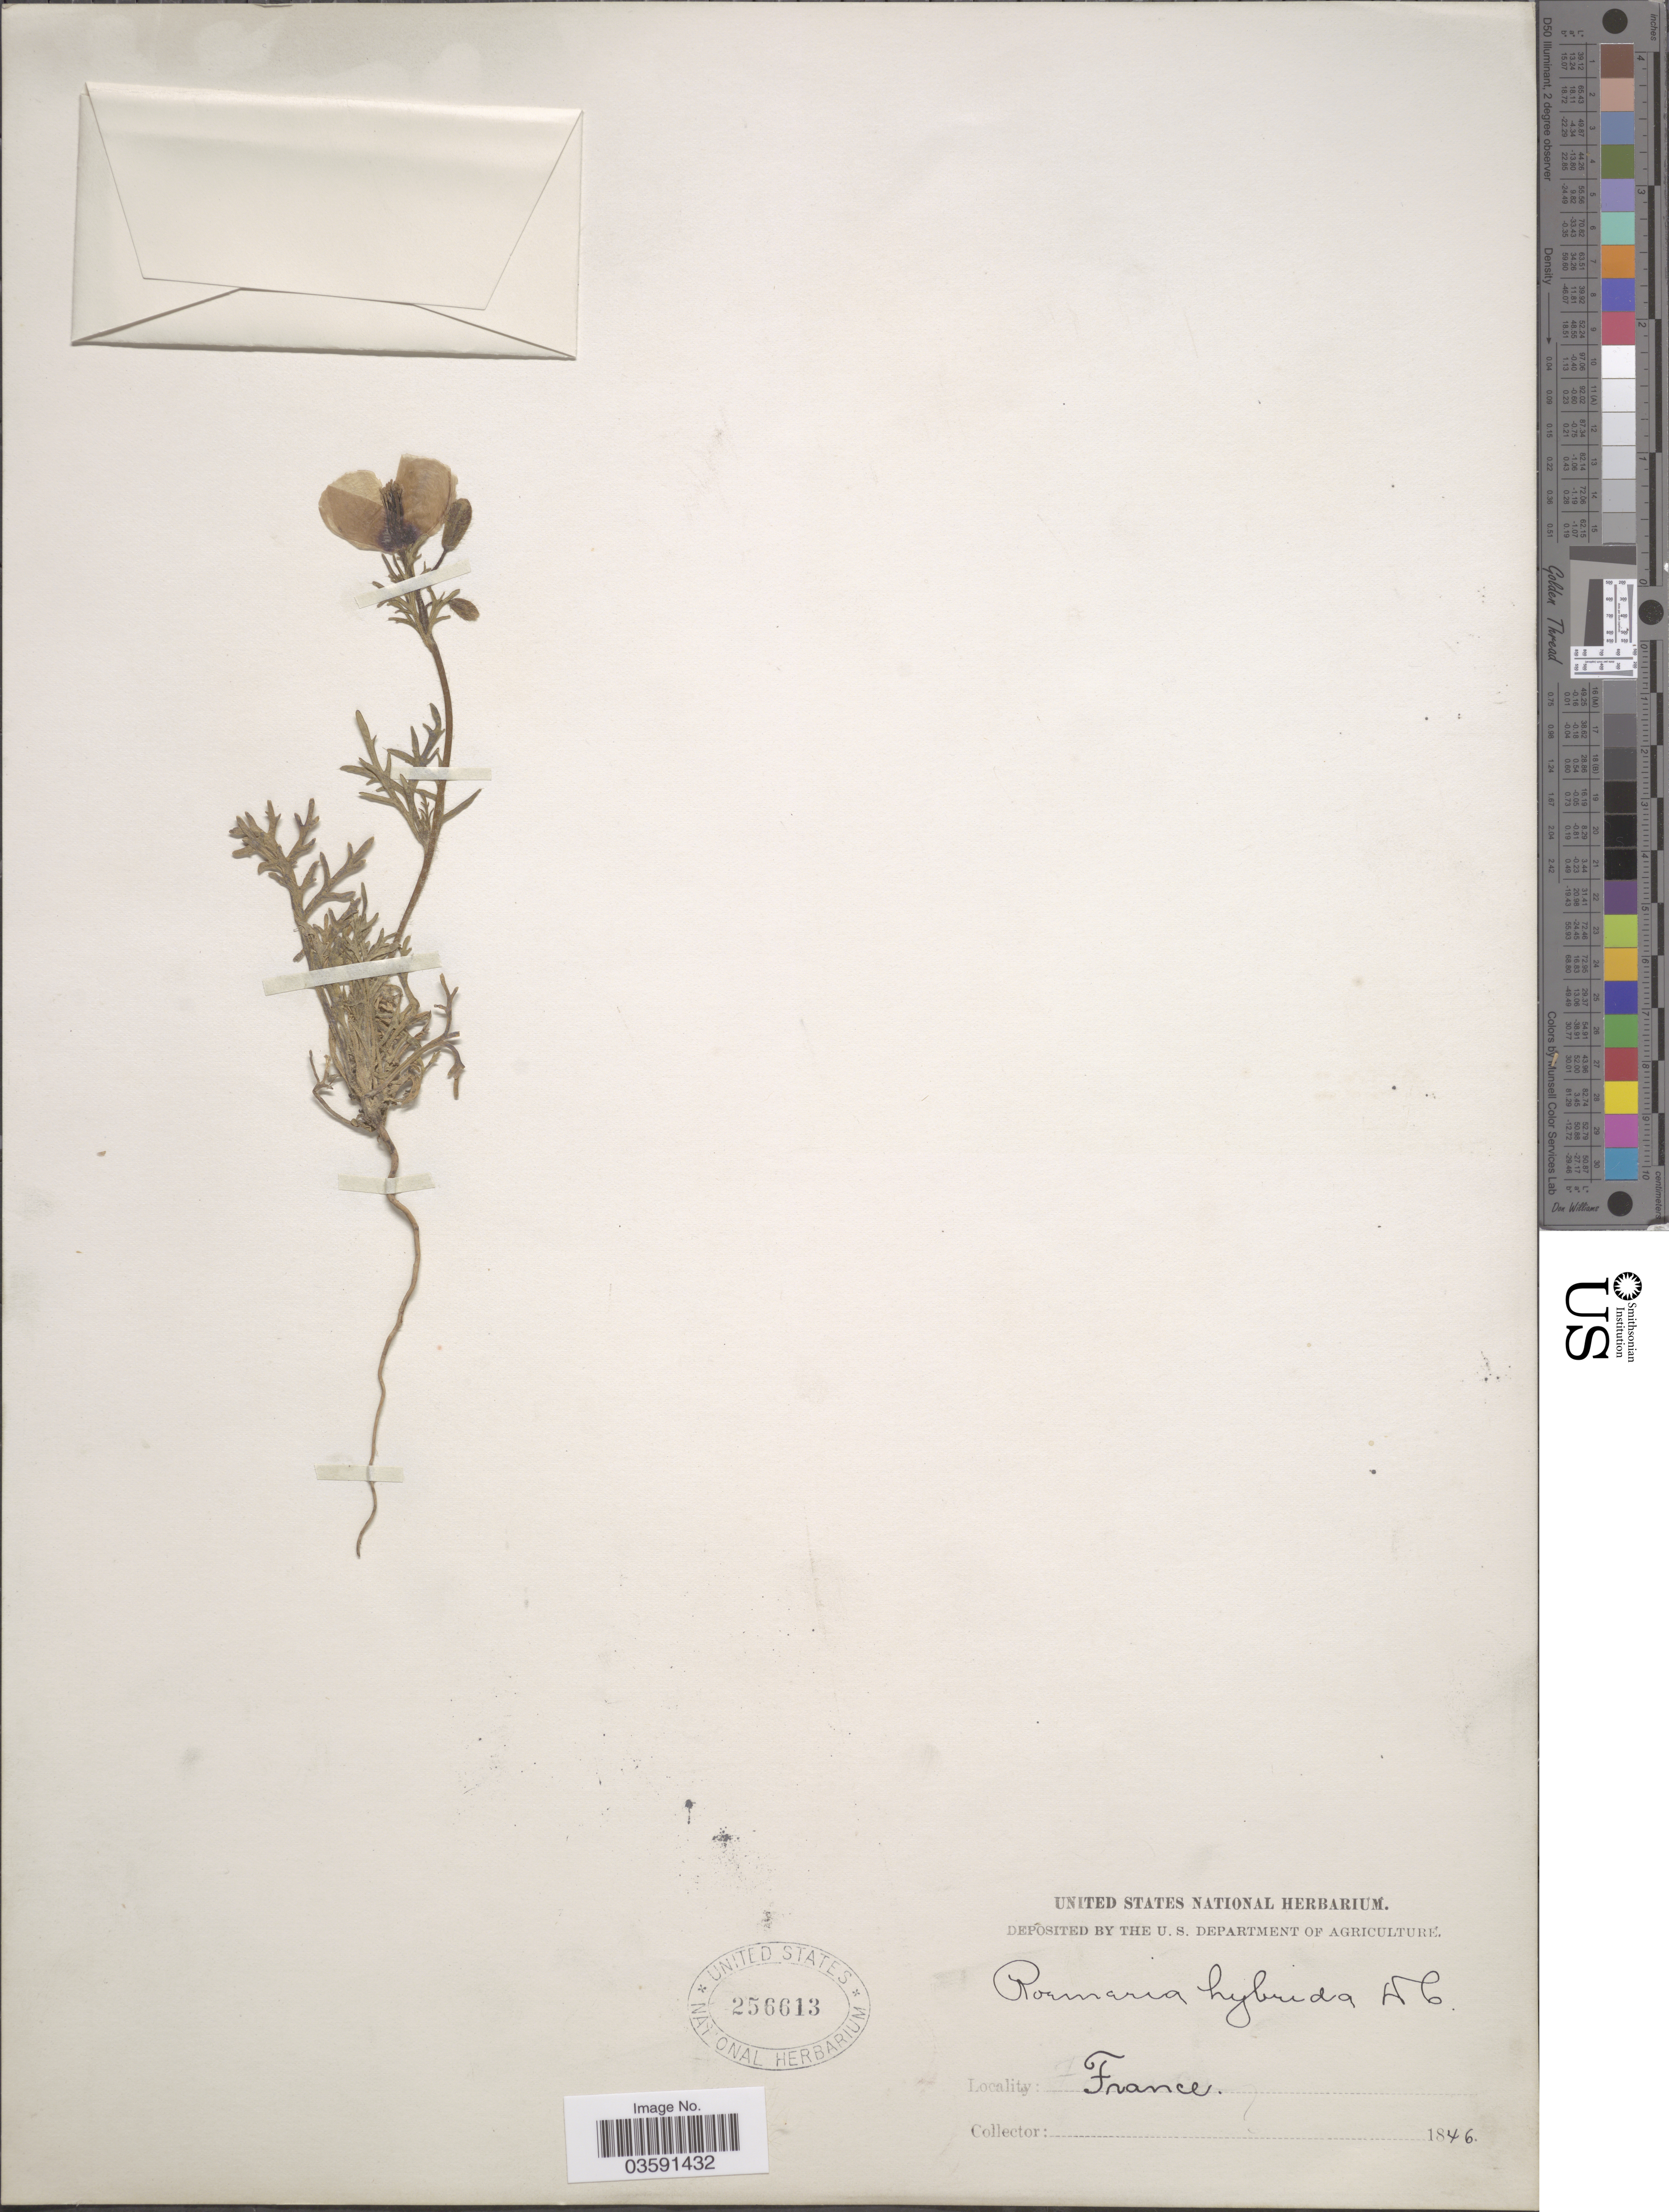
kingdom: Plantae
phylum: Tracheophyta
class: Magnoliopsida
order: Ranunculales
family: Papaveraceae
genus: Papaver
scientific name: Papaver dodecandrum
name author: (Forssk.) Medik.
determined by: Strong, M. T., (US), Smithsonian Institution - National Museum of Natural History (UNITED STATES)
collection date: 1846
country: France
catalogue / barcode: US 256613